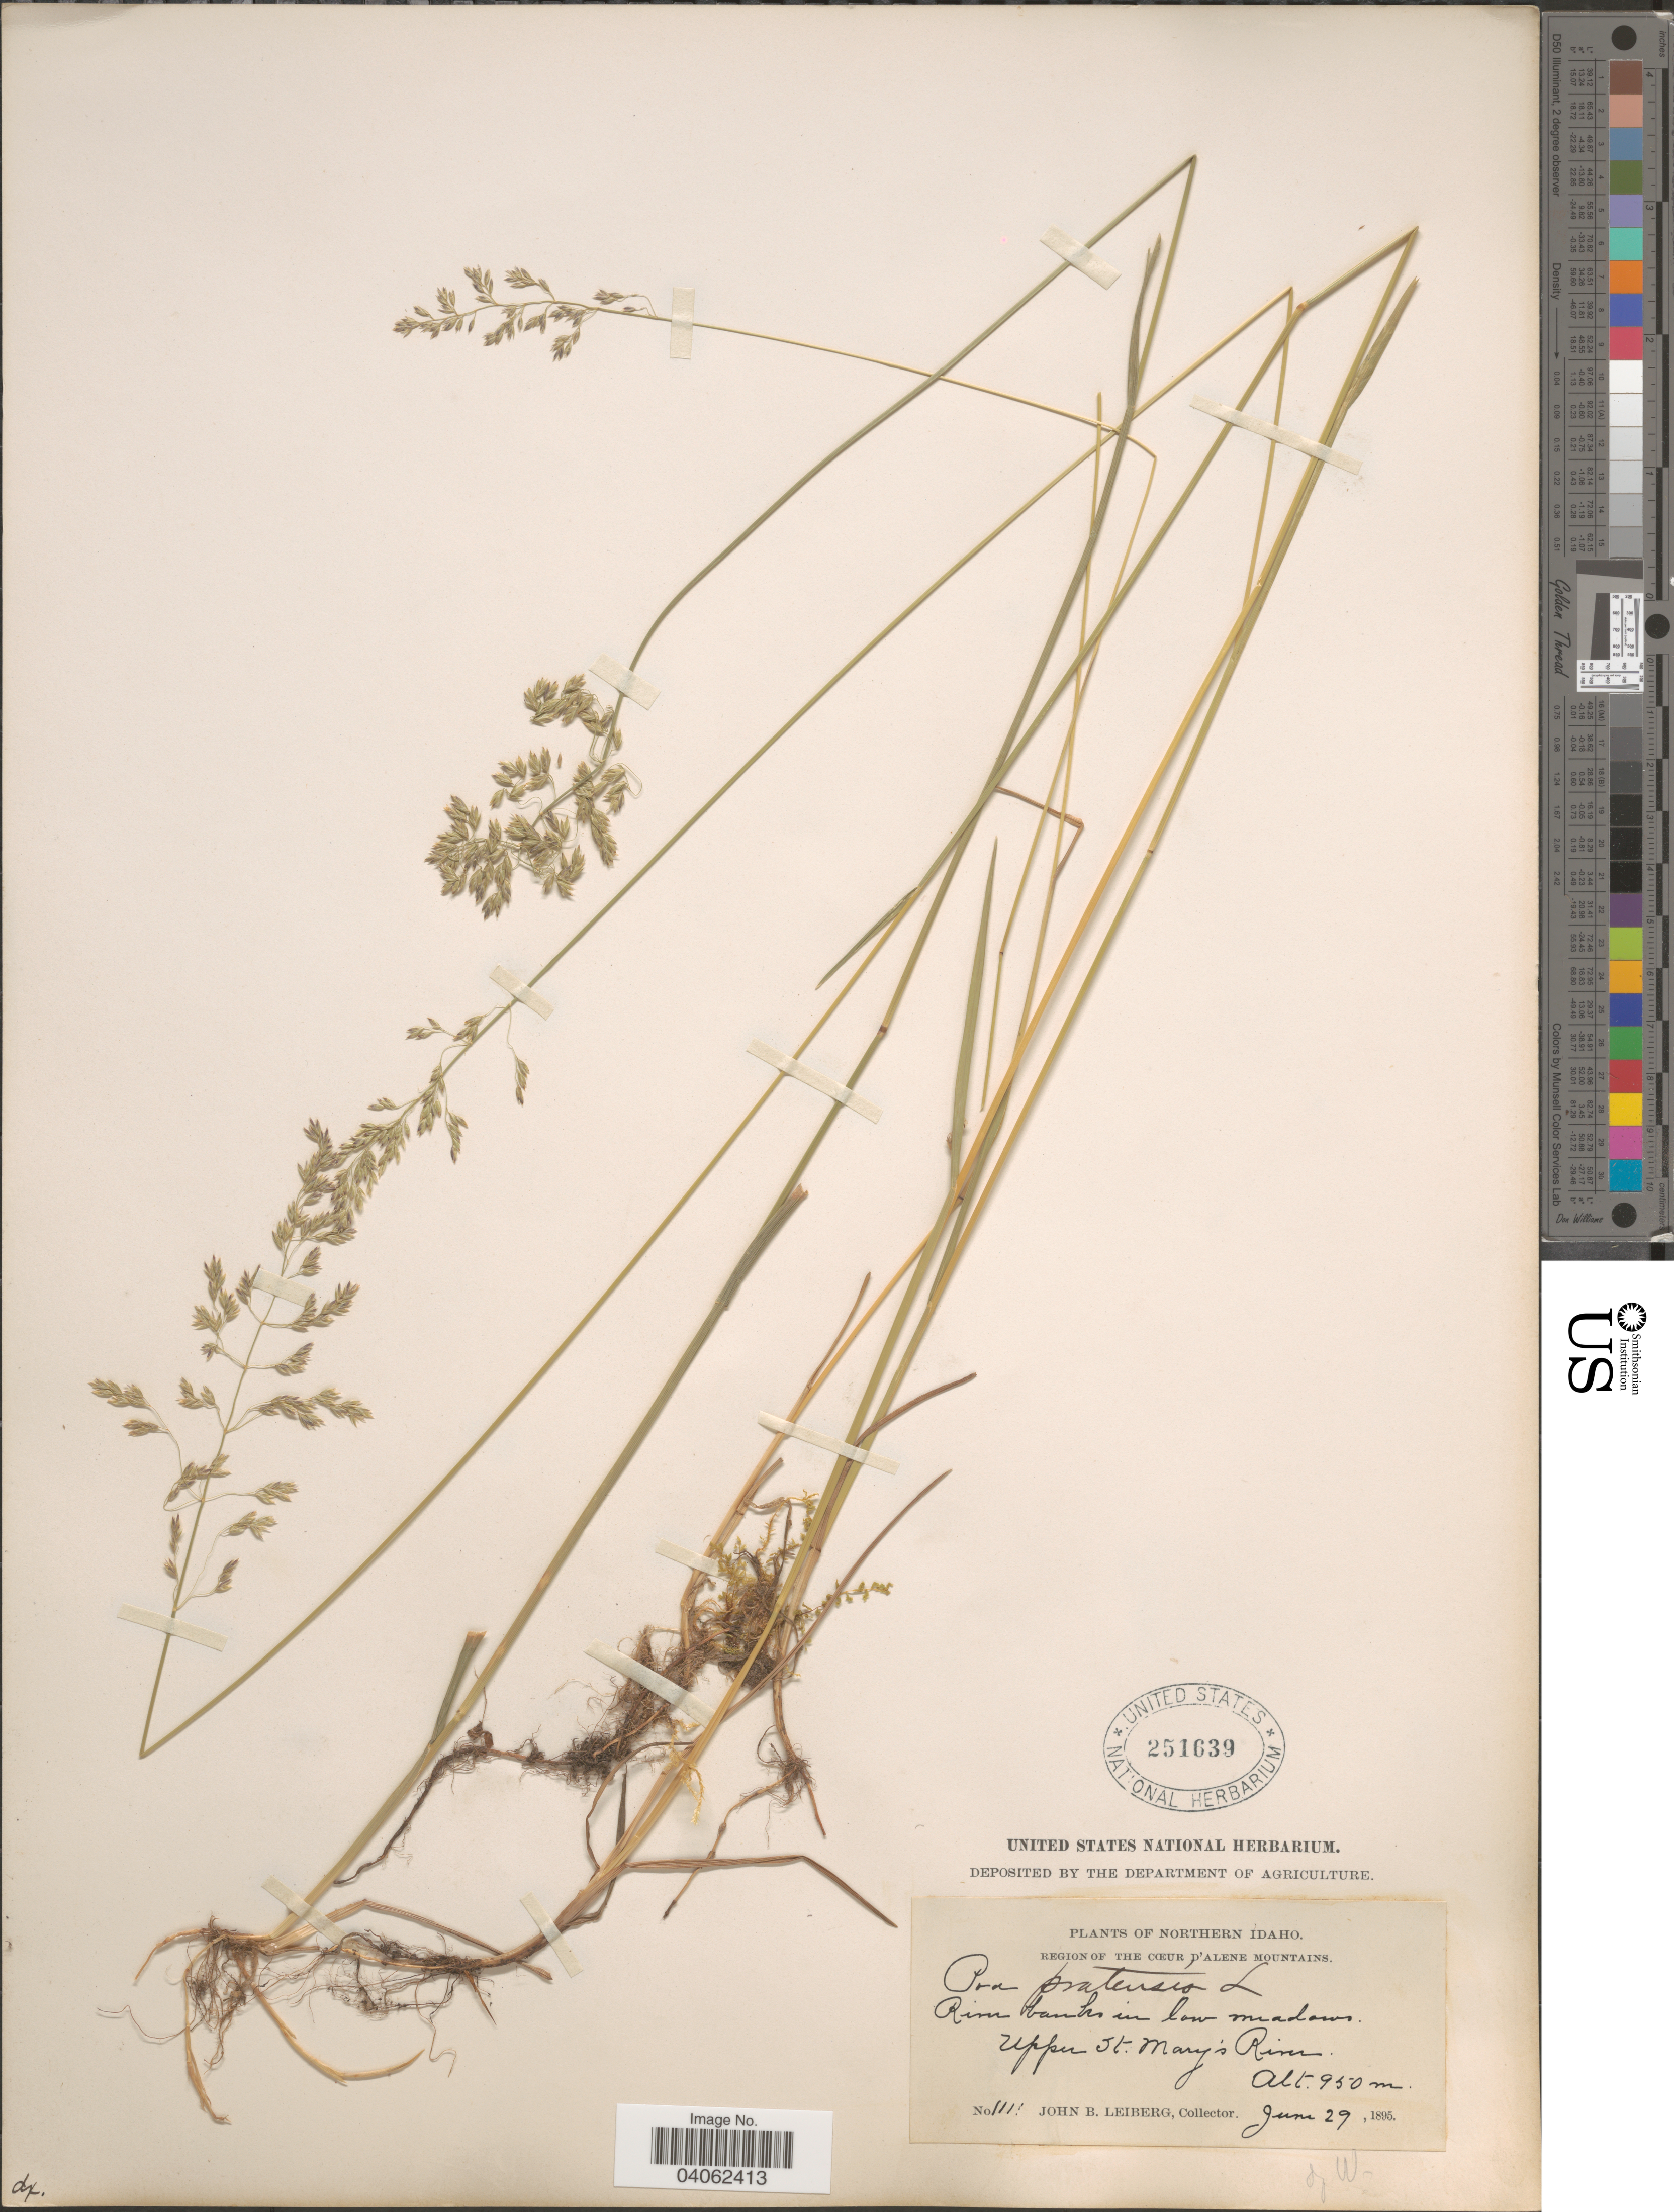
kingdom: Plantae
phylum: Tracheophyta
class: Liliopsida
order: Poales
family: Poaceae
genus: Poa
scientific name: Poa pratensis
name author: L.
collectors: J. B. Leiberg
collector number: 1111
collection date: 1895-06-29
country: United States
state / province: Idaho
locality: Northern Idaho. Region of the Cœur d'Alene Mountains. Upper St. Mary's River.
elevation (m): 950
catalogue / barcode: US 251639